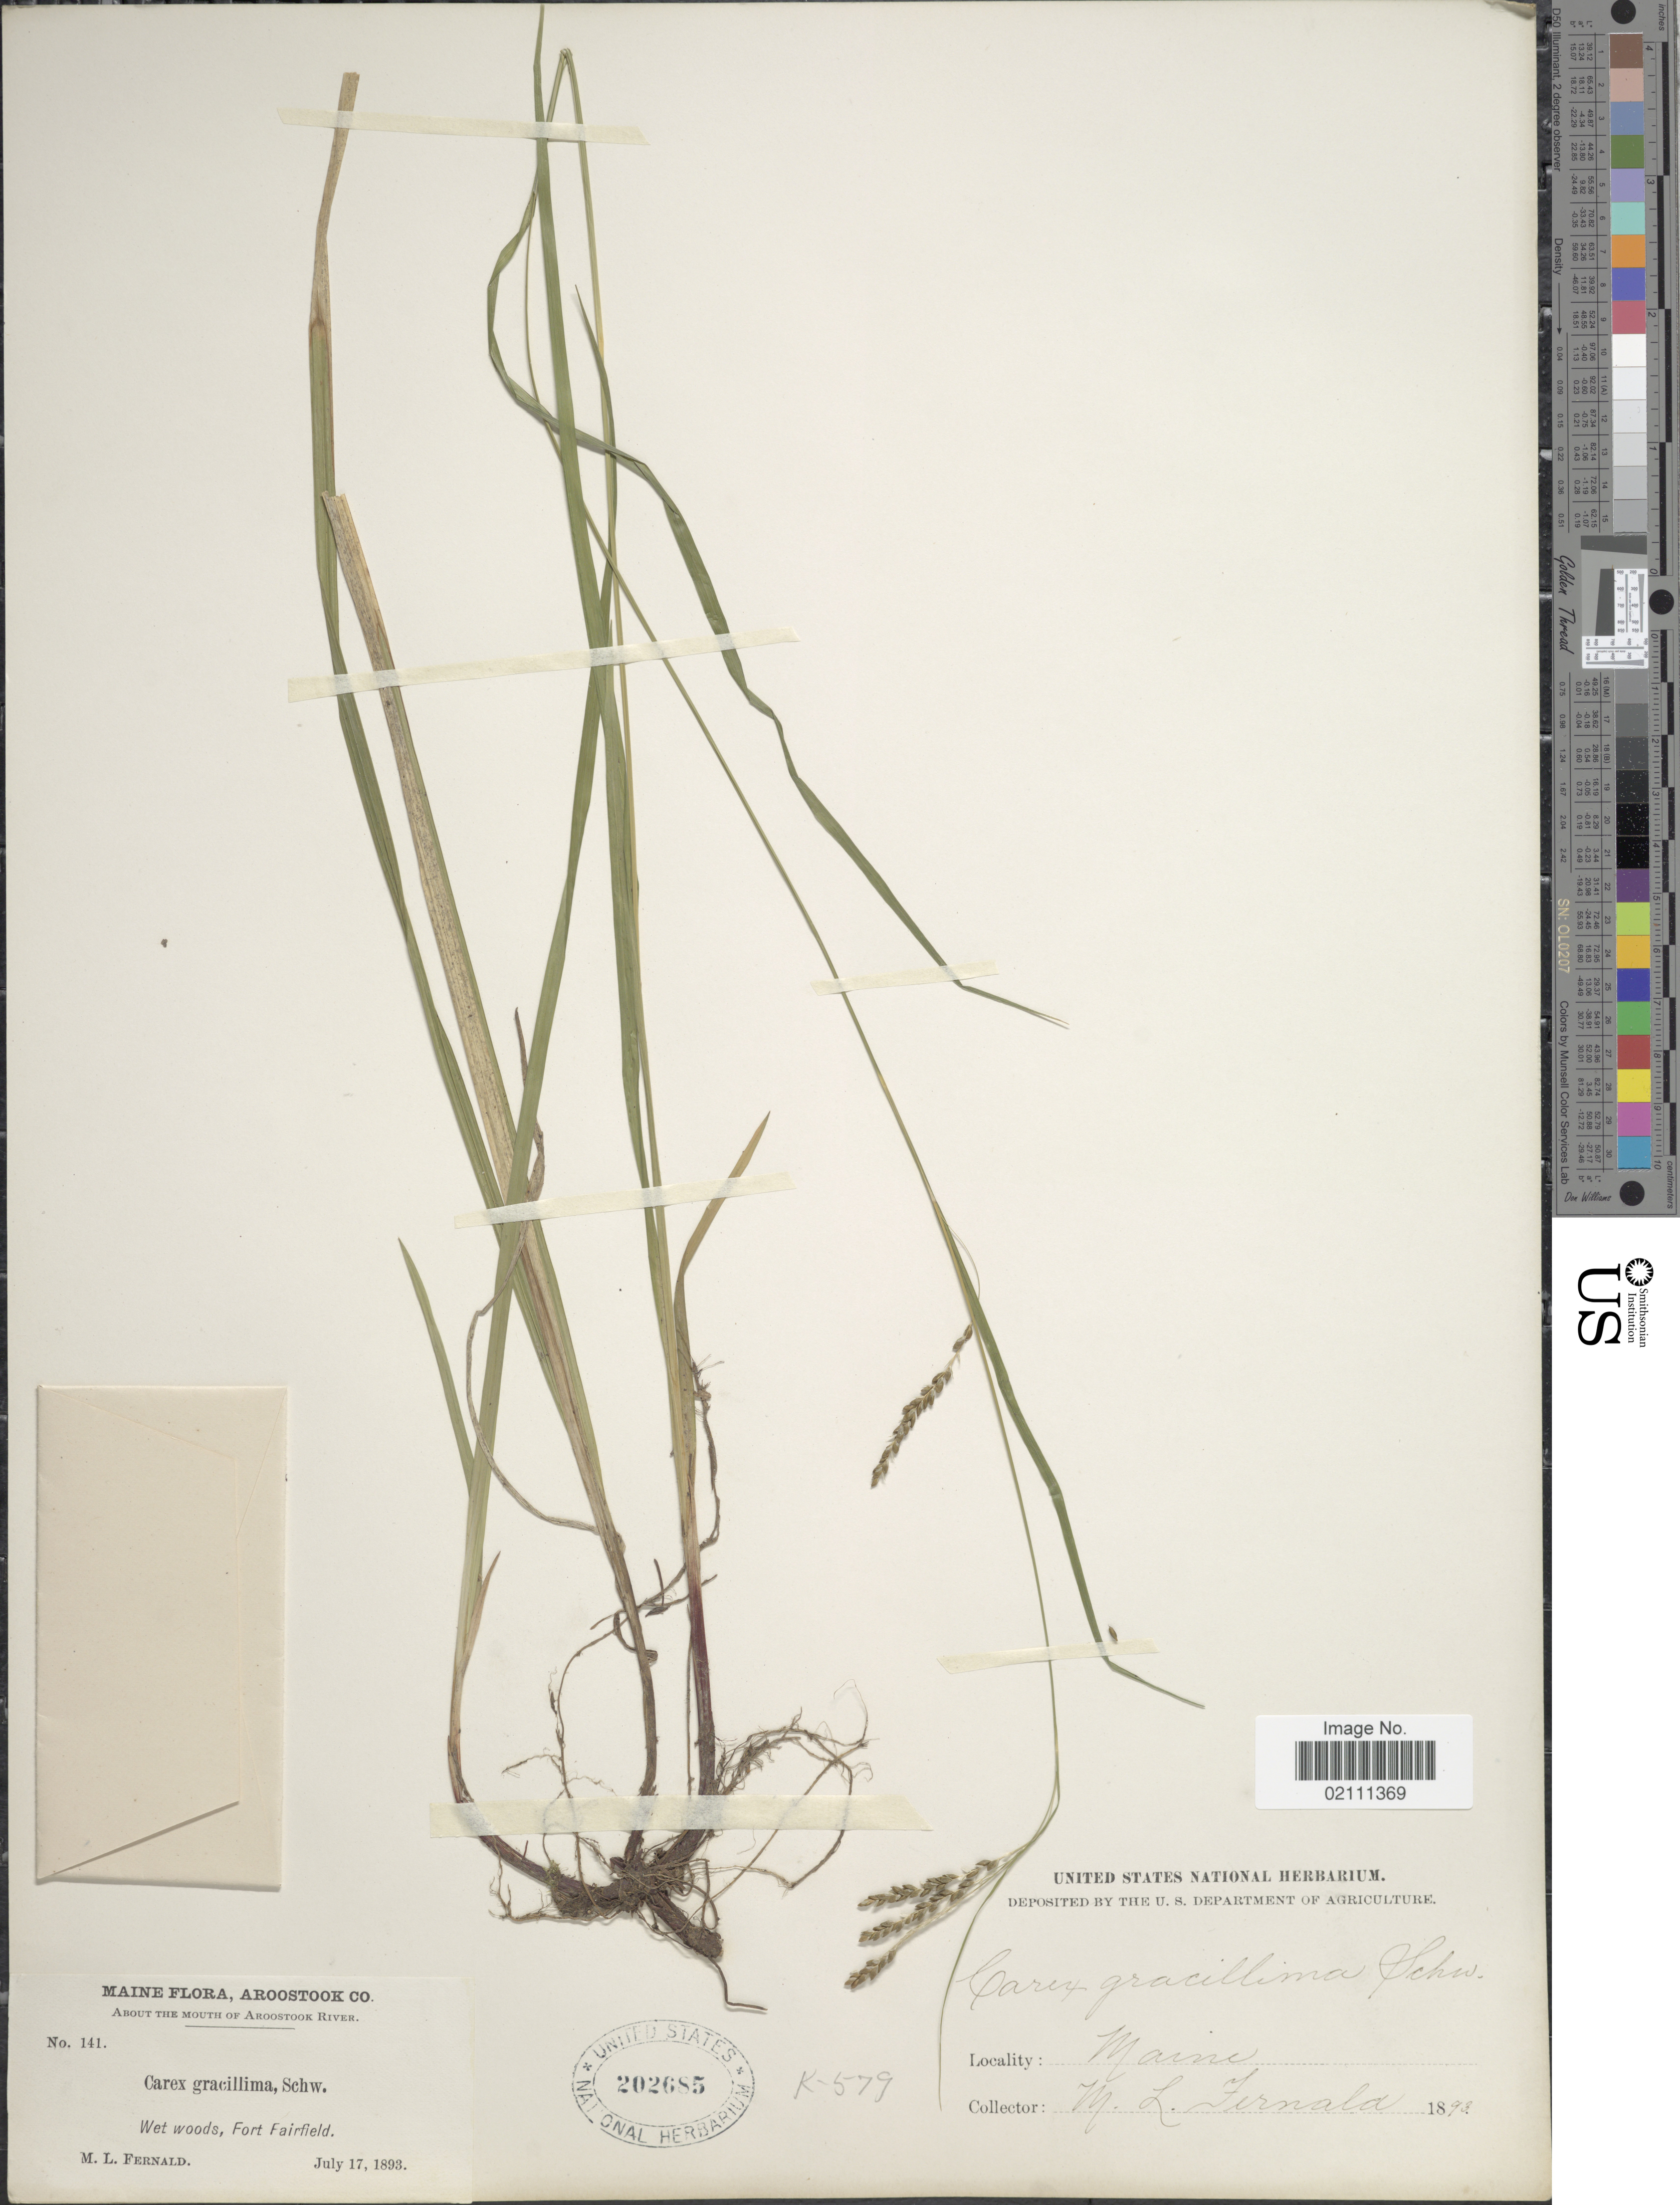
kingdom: Plantae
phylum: Tracheophyta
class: Liliopsida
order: Poales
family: Cyperaceae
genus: Carex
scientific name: Carex gracillima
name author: Schwein.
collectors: M. L. Fernald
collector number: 141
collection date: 1893-07-17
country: United States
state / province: Maine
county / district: Aroostook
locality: about the Mouth of Aroostook River, wet woods, Fort Fairfield.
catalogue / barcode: US 202685